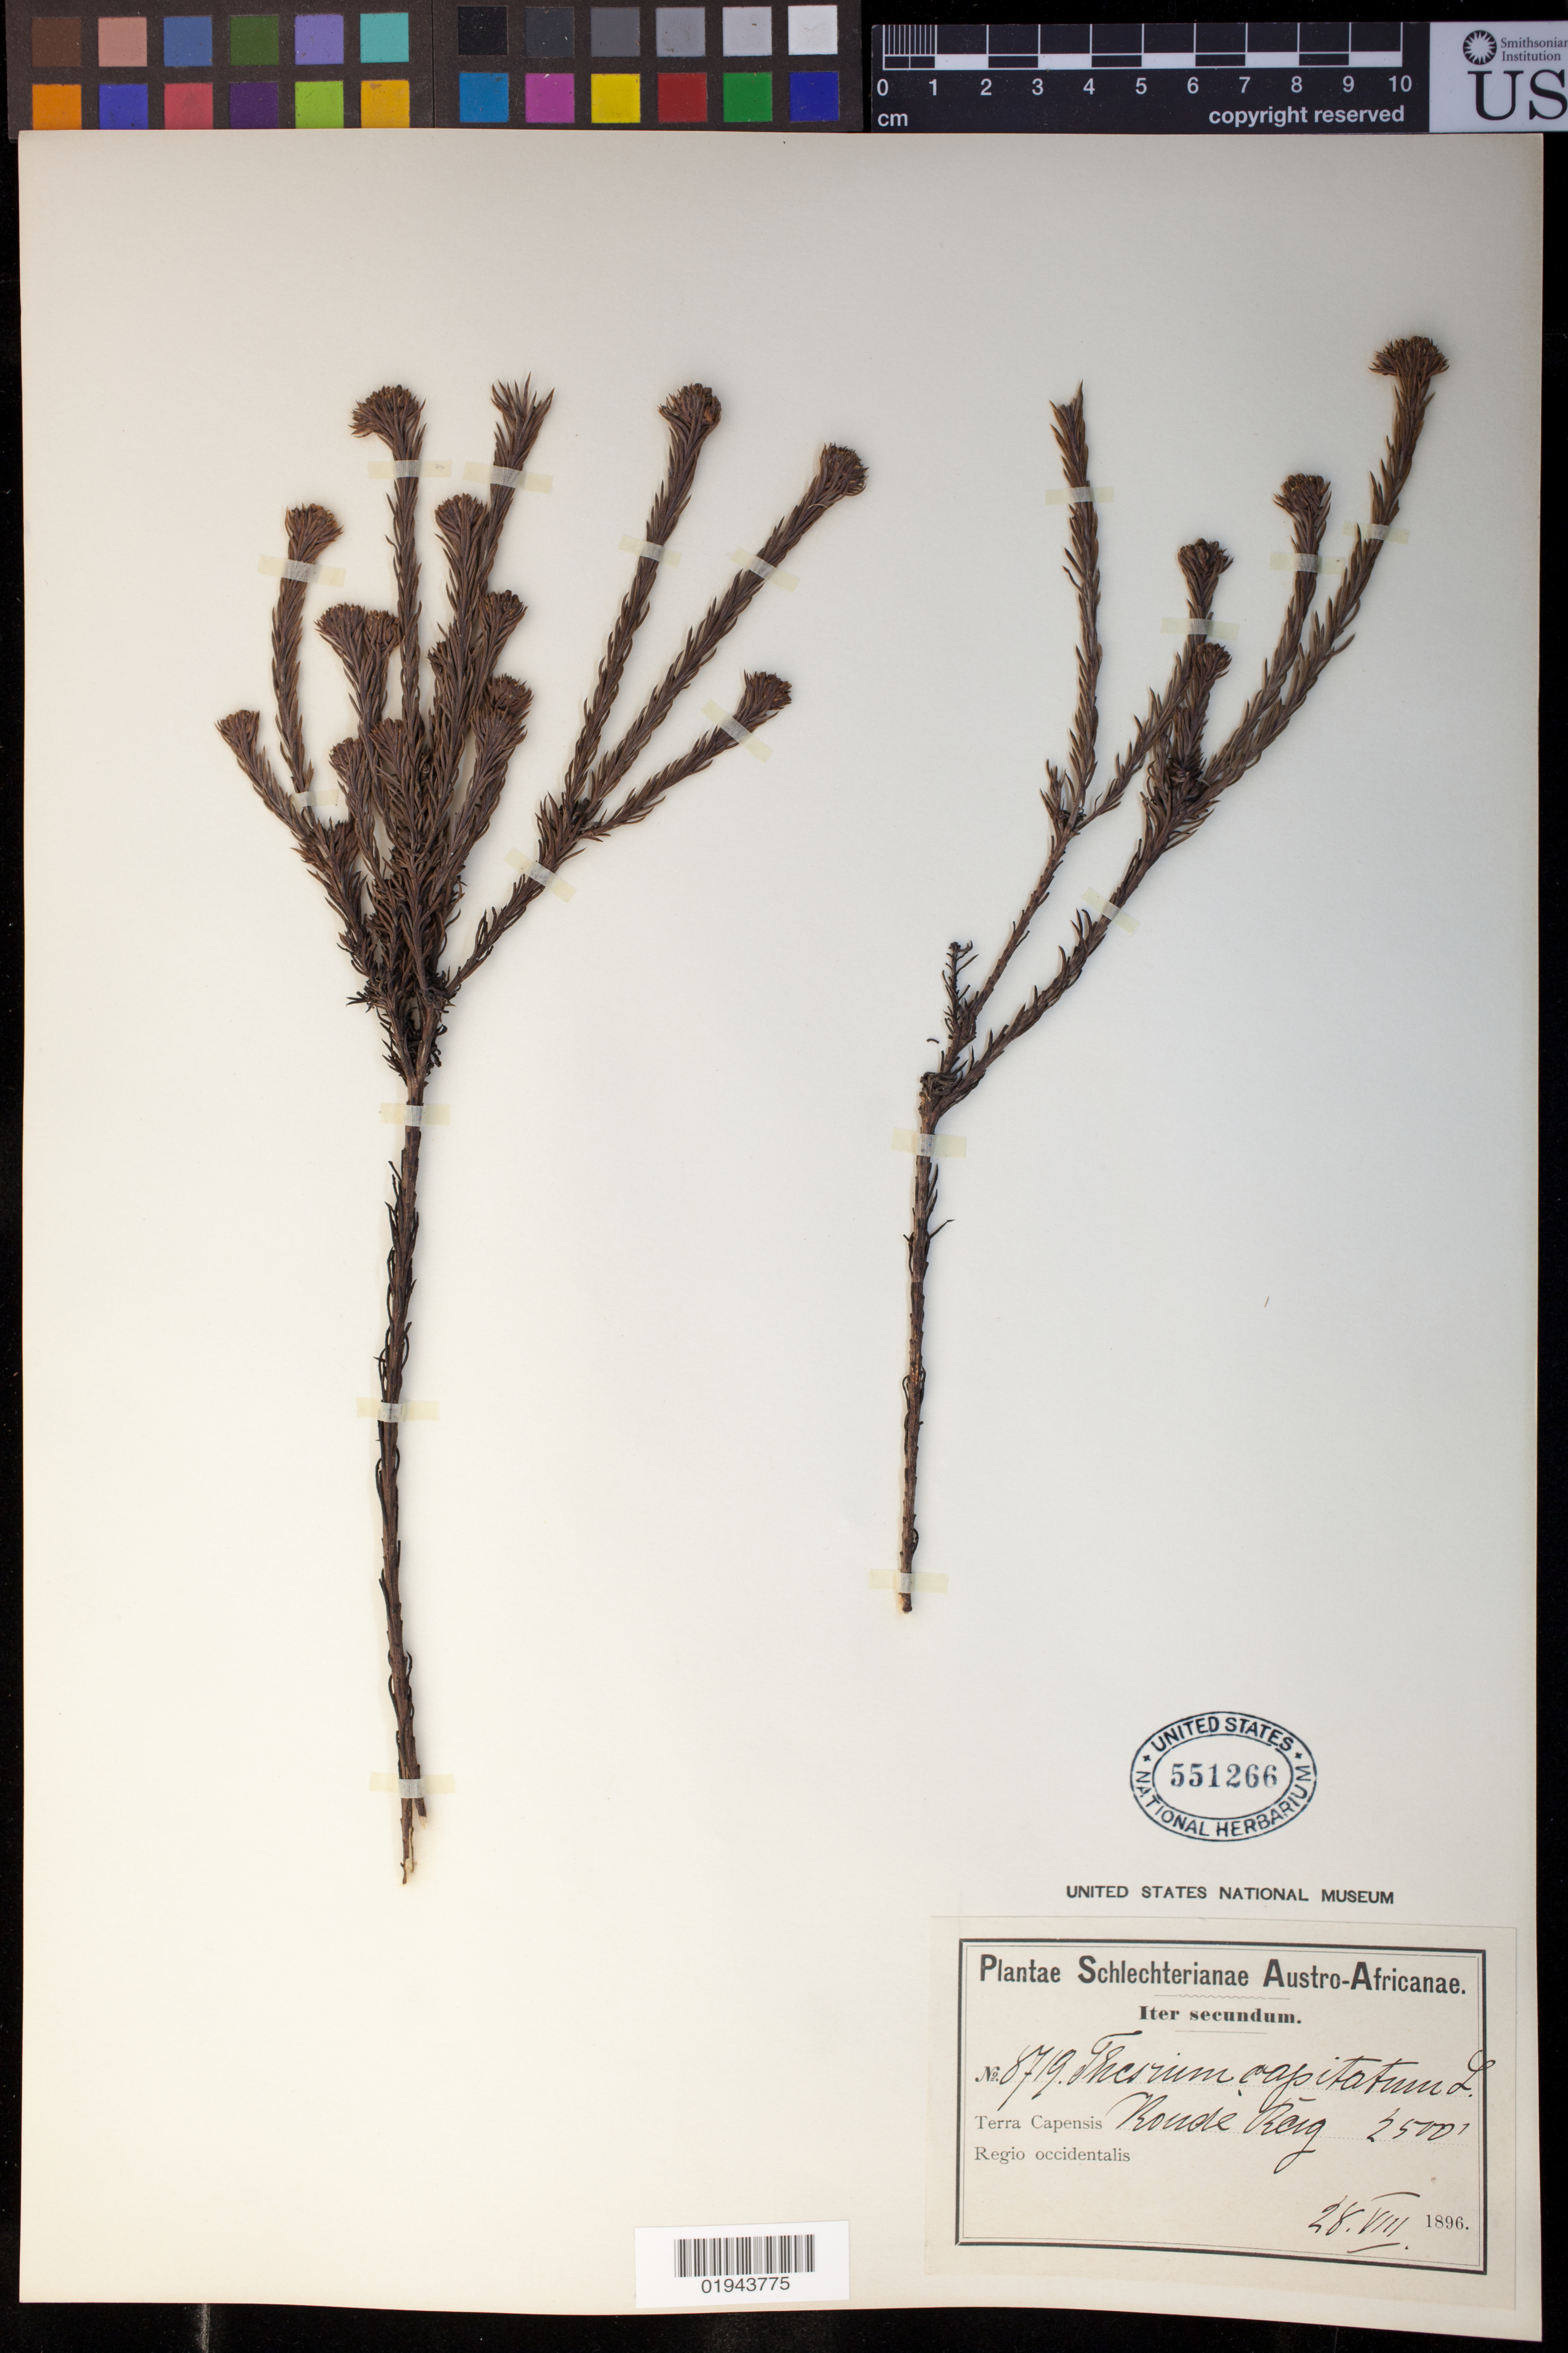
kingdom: Plantae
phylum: Tracheophyta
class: Magnoliopsida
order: Santalales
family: Thesiaceae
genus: Thesium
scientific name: Thesium capitatum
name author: L.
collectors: F. R. R. Schlechter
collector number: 8719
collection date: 1896-08-28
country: South Africa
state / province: Northern Cape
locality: Ronde Berg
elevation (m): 762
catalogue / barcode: US 551266